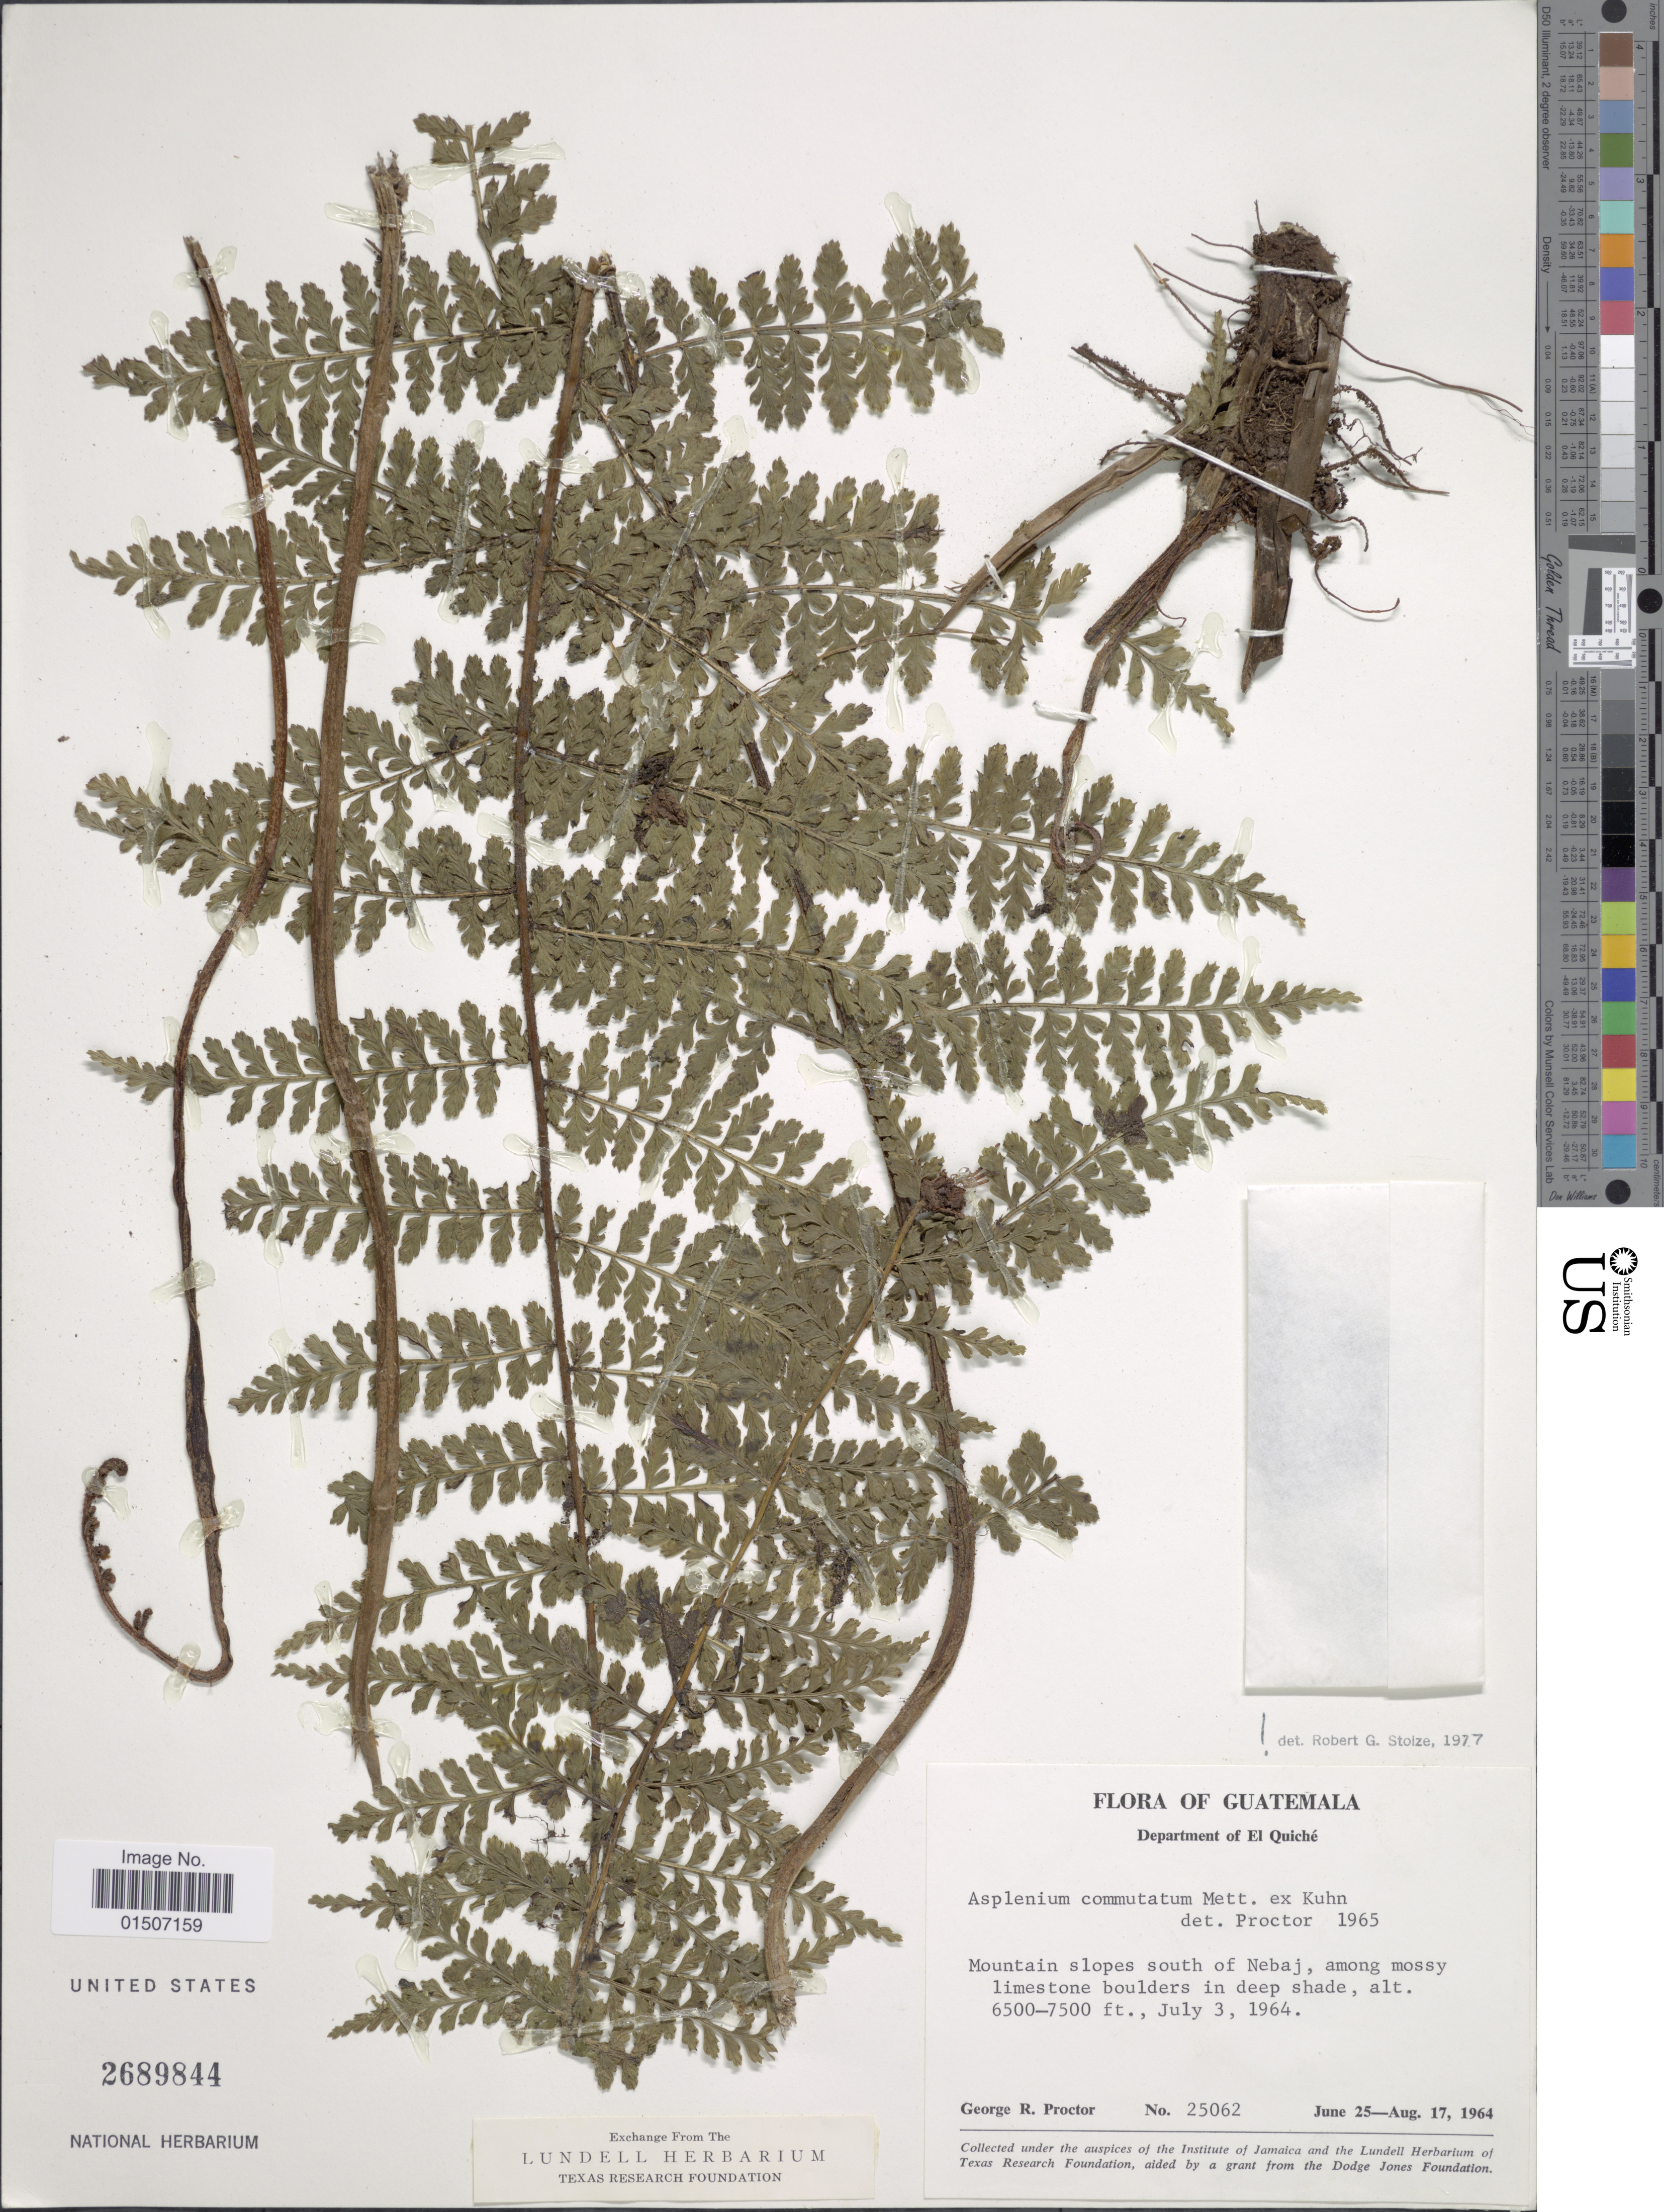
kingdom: Plantae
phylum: Tracheophyta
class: Polypodiopsida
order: Polypodiales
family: Aspleniaceae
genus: Asplenium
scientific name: Asplenium myapteron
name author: Fée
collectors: G. R. Proctor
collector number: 25062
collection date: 1964-06-25/1964-08-17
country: Guatemala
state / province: El Quiché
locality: Department of El Quiché, Mountains slopes south of nebaj, among mossy limestone boulders in deep shade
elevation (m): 1981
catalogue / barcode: US 2689844